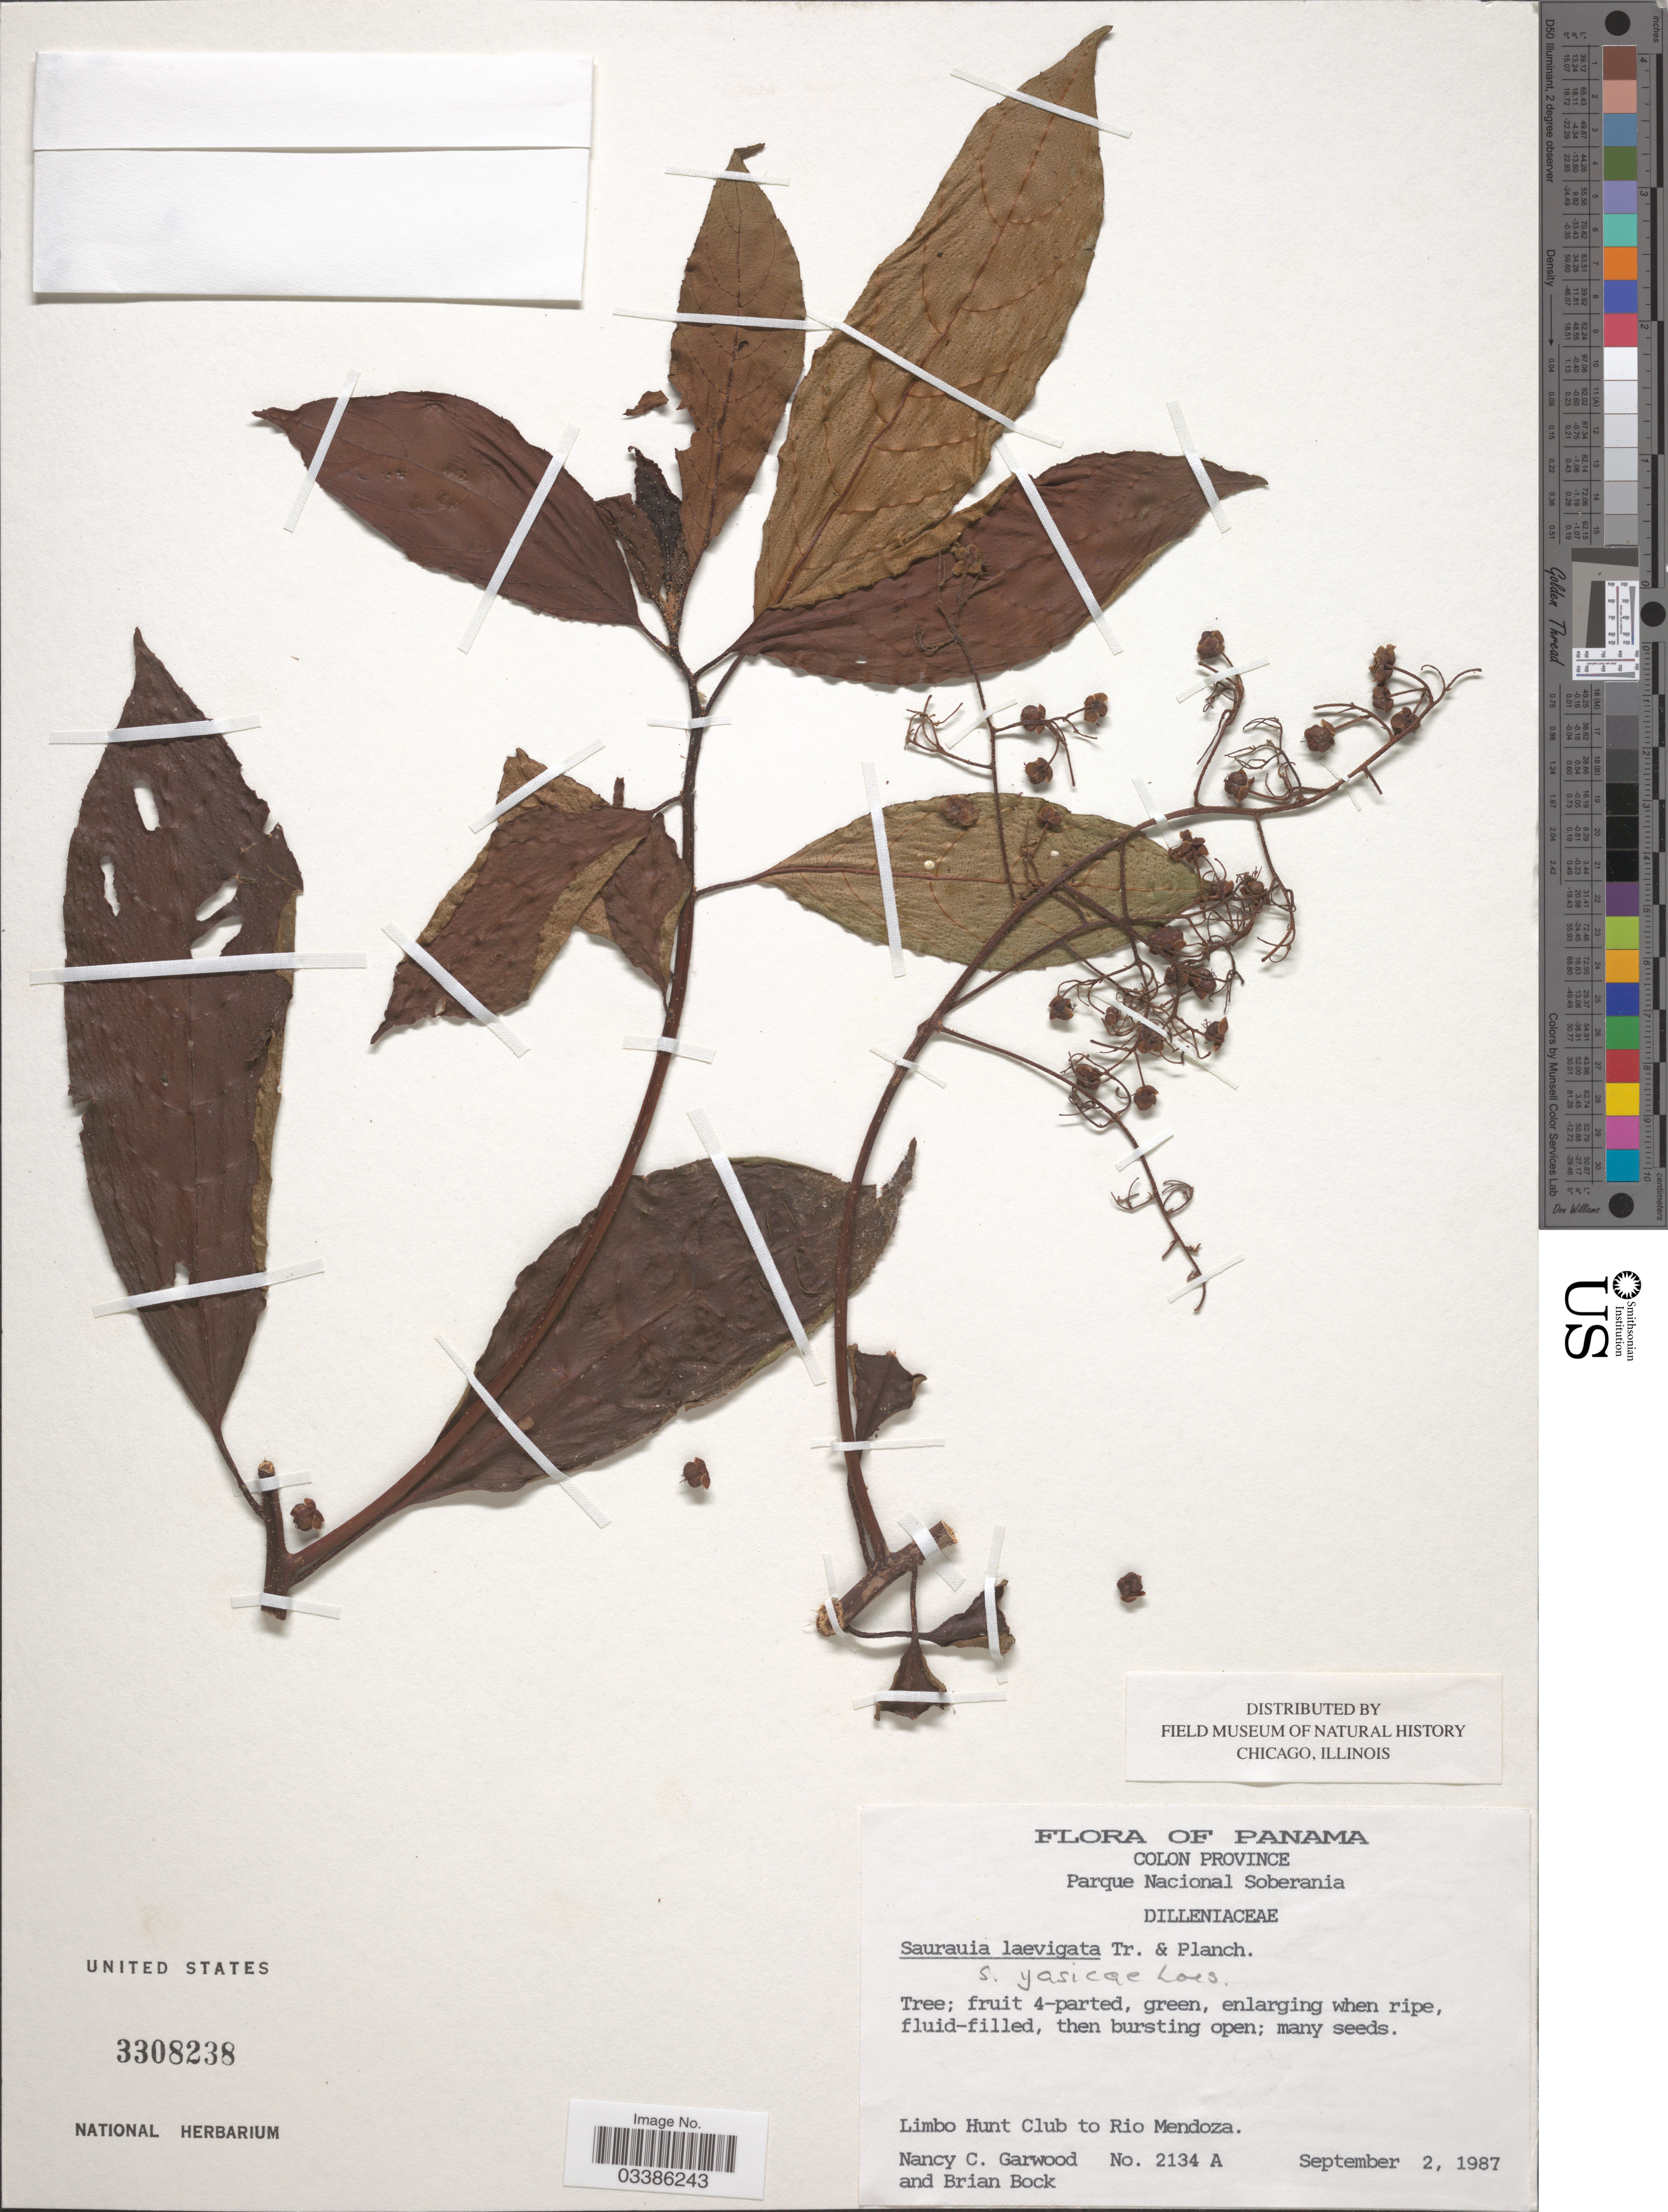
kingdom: Plantae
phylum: Tracheophyta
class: Magnoliopsida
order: Ericales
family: Actinidiaceae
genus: Saurauia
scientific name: Saurauia yasicae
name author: Loes.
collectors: N. C. Garwood & B. Bock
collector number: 2134 A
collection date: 1987-09-02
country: Panama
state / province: Colón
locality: Parque Nacional Soberania. Limbo Hunt Club to Rio Mendoza.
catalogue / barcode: US 3308238